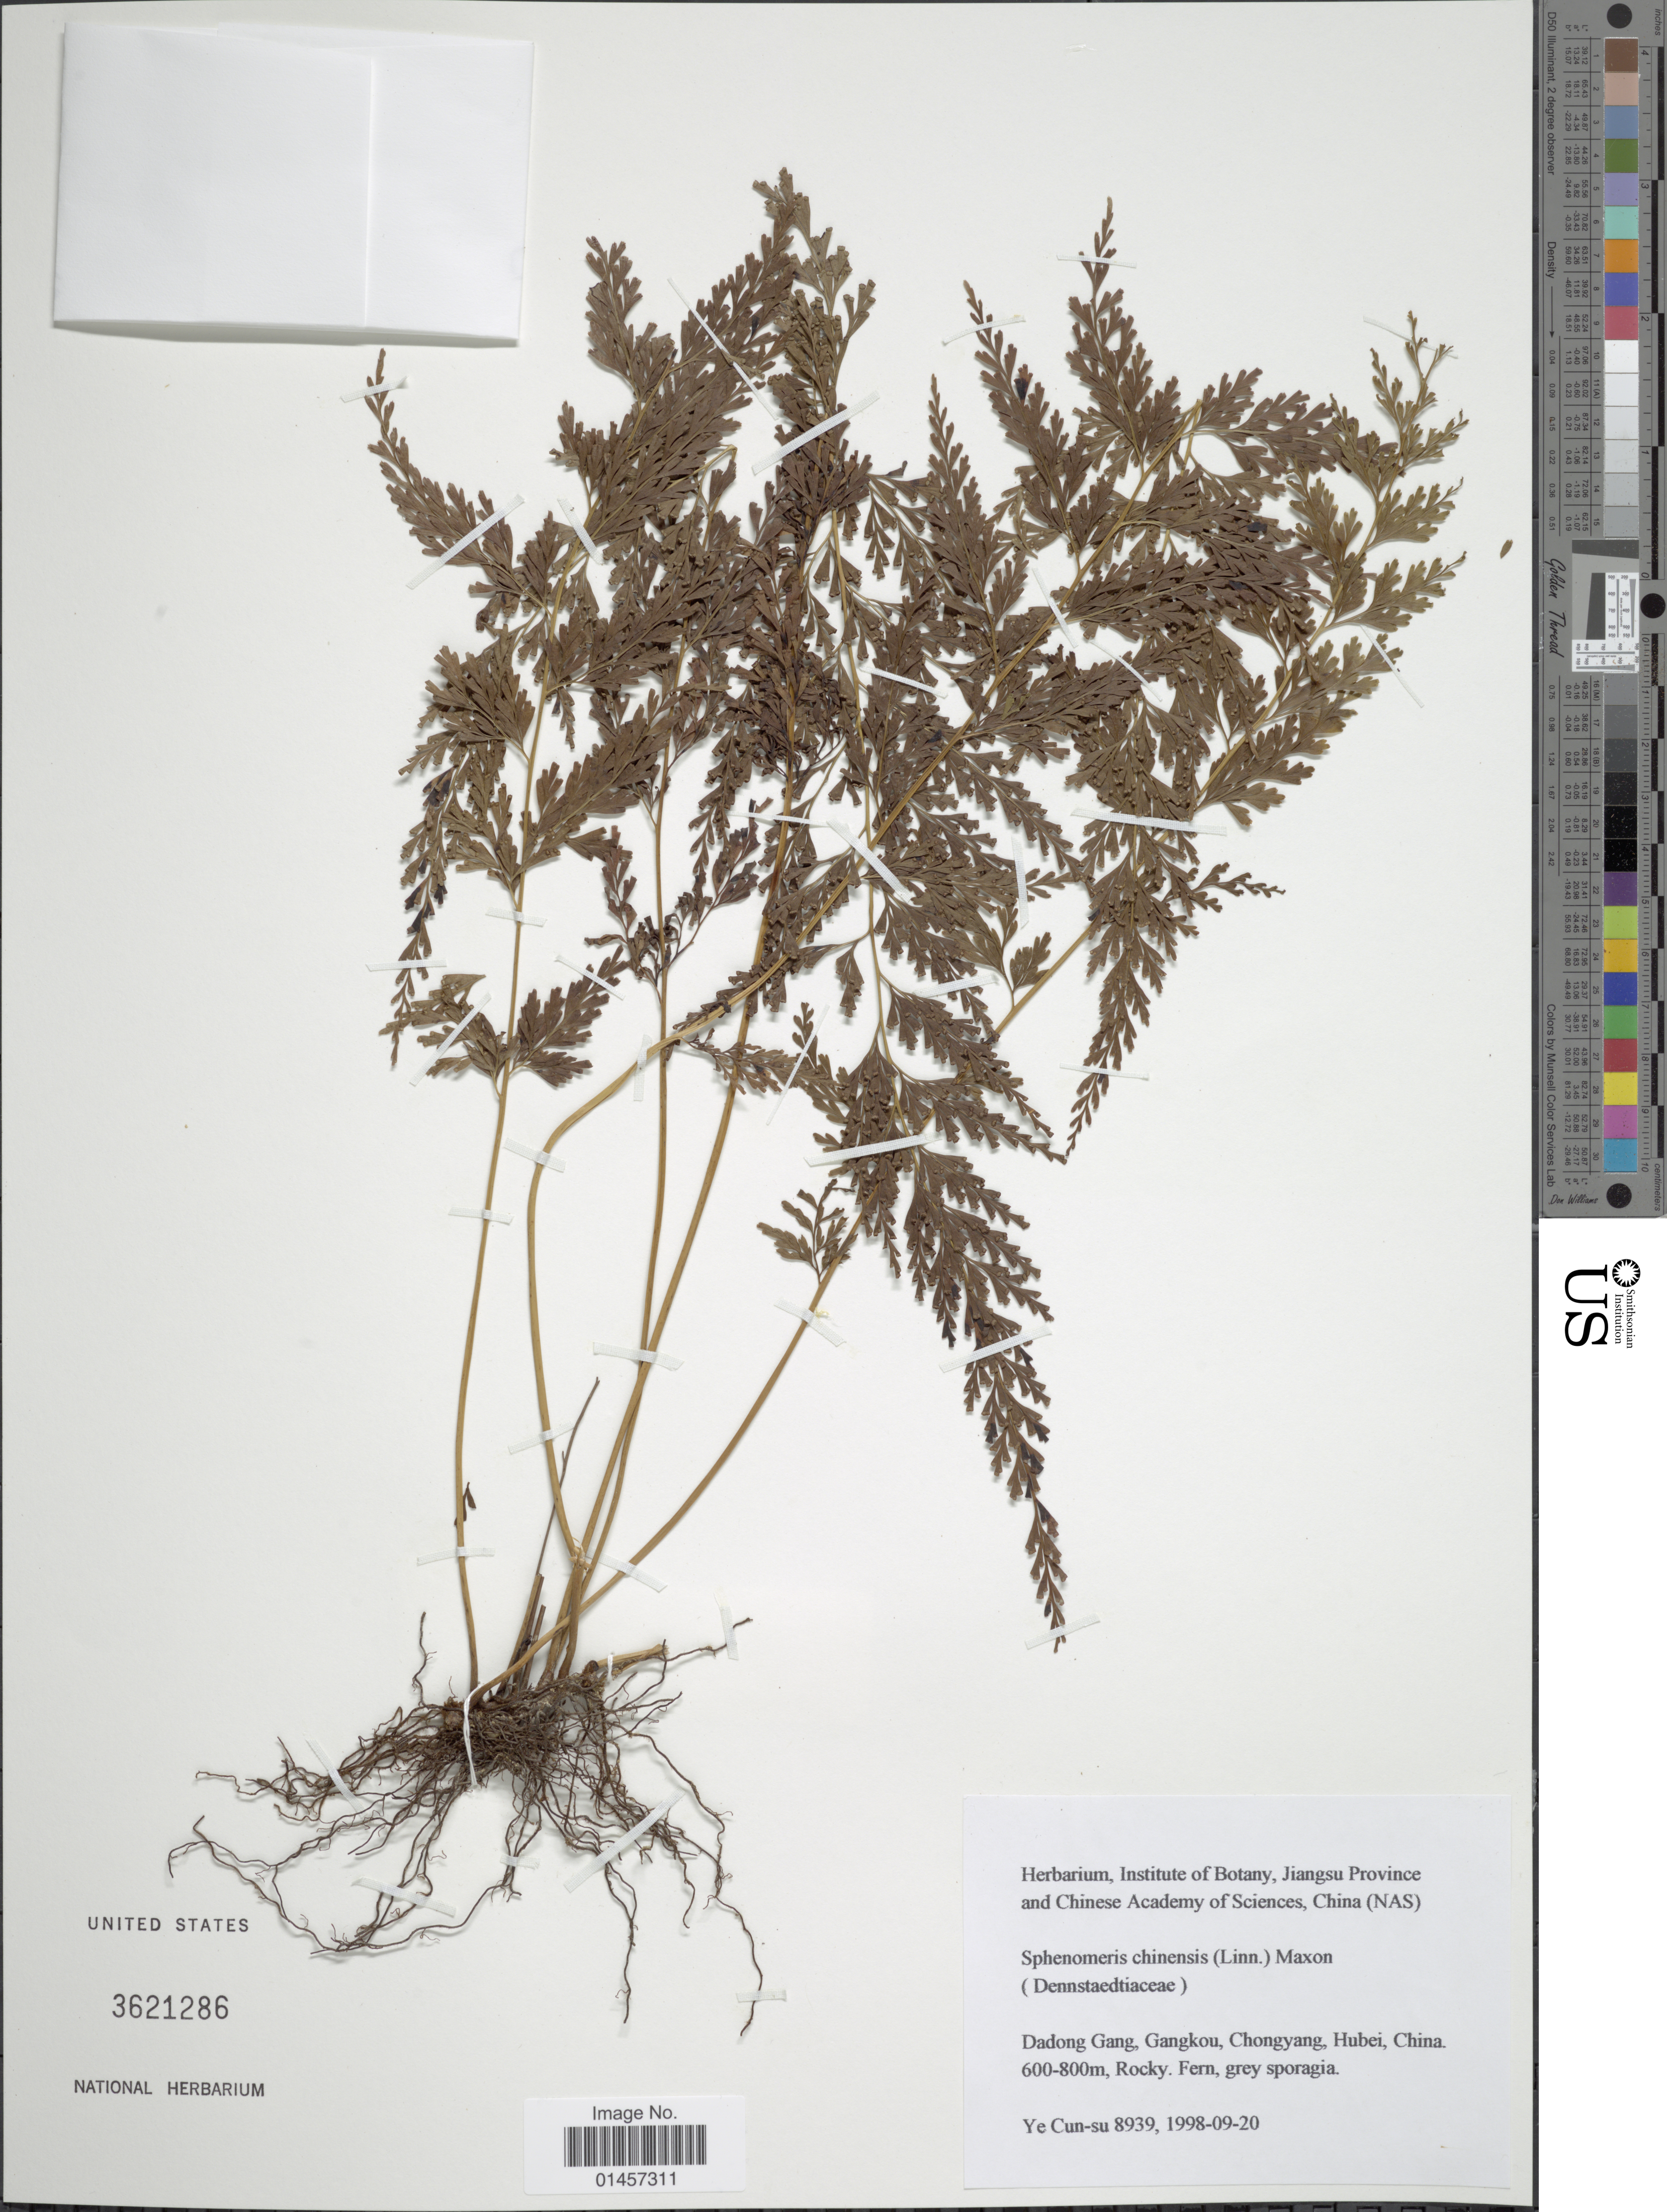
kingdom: Plantae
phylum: Tracheophyta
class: Polypodiopsida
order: Polypodiales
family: Lindsaeaceae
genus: Sphenomeris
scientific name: Sphenomeris chinensis var. chinensis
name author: (L.) Maxon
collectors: Ye Cun-su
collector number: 8939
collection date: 1998-09-20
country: China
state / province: Hubei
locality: Dadong Gang, Gangkou Chongyang, Hubei, China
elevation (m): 600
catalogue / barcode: US 3621286